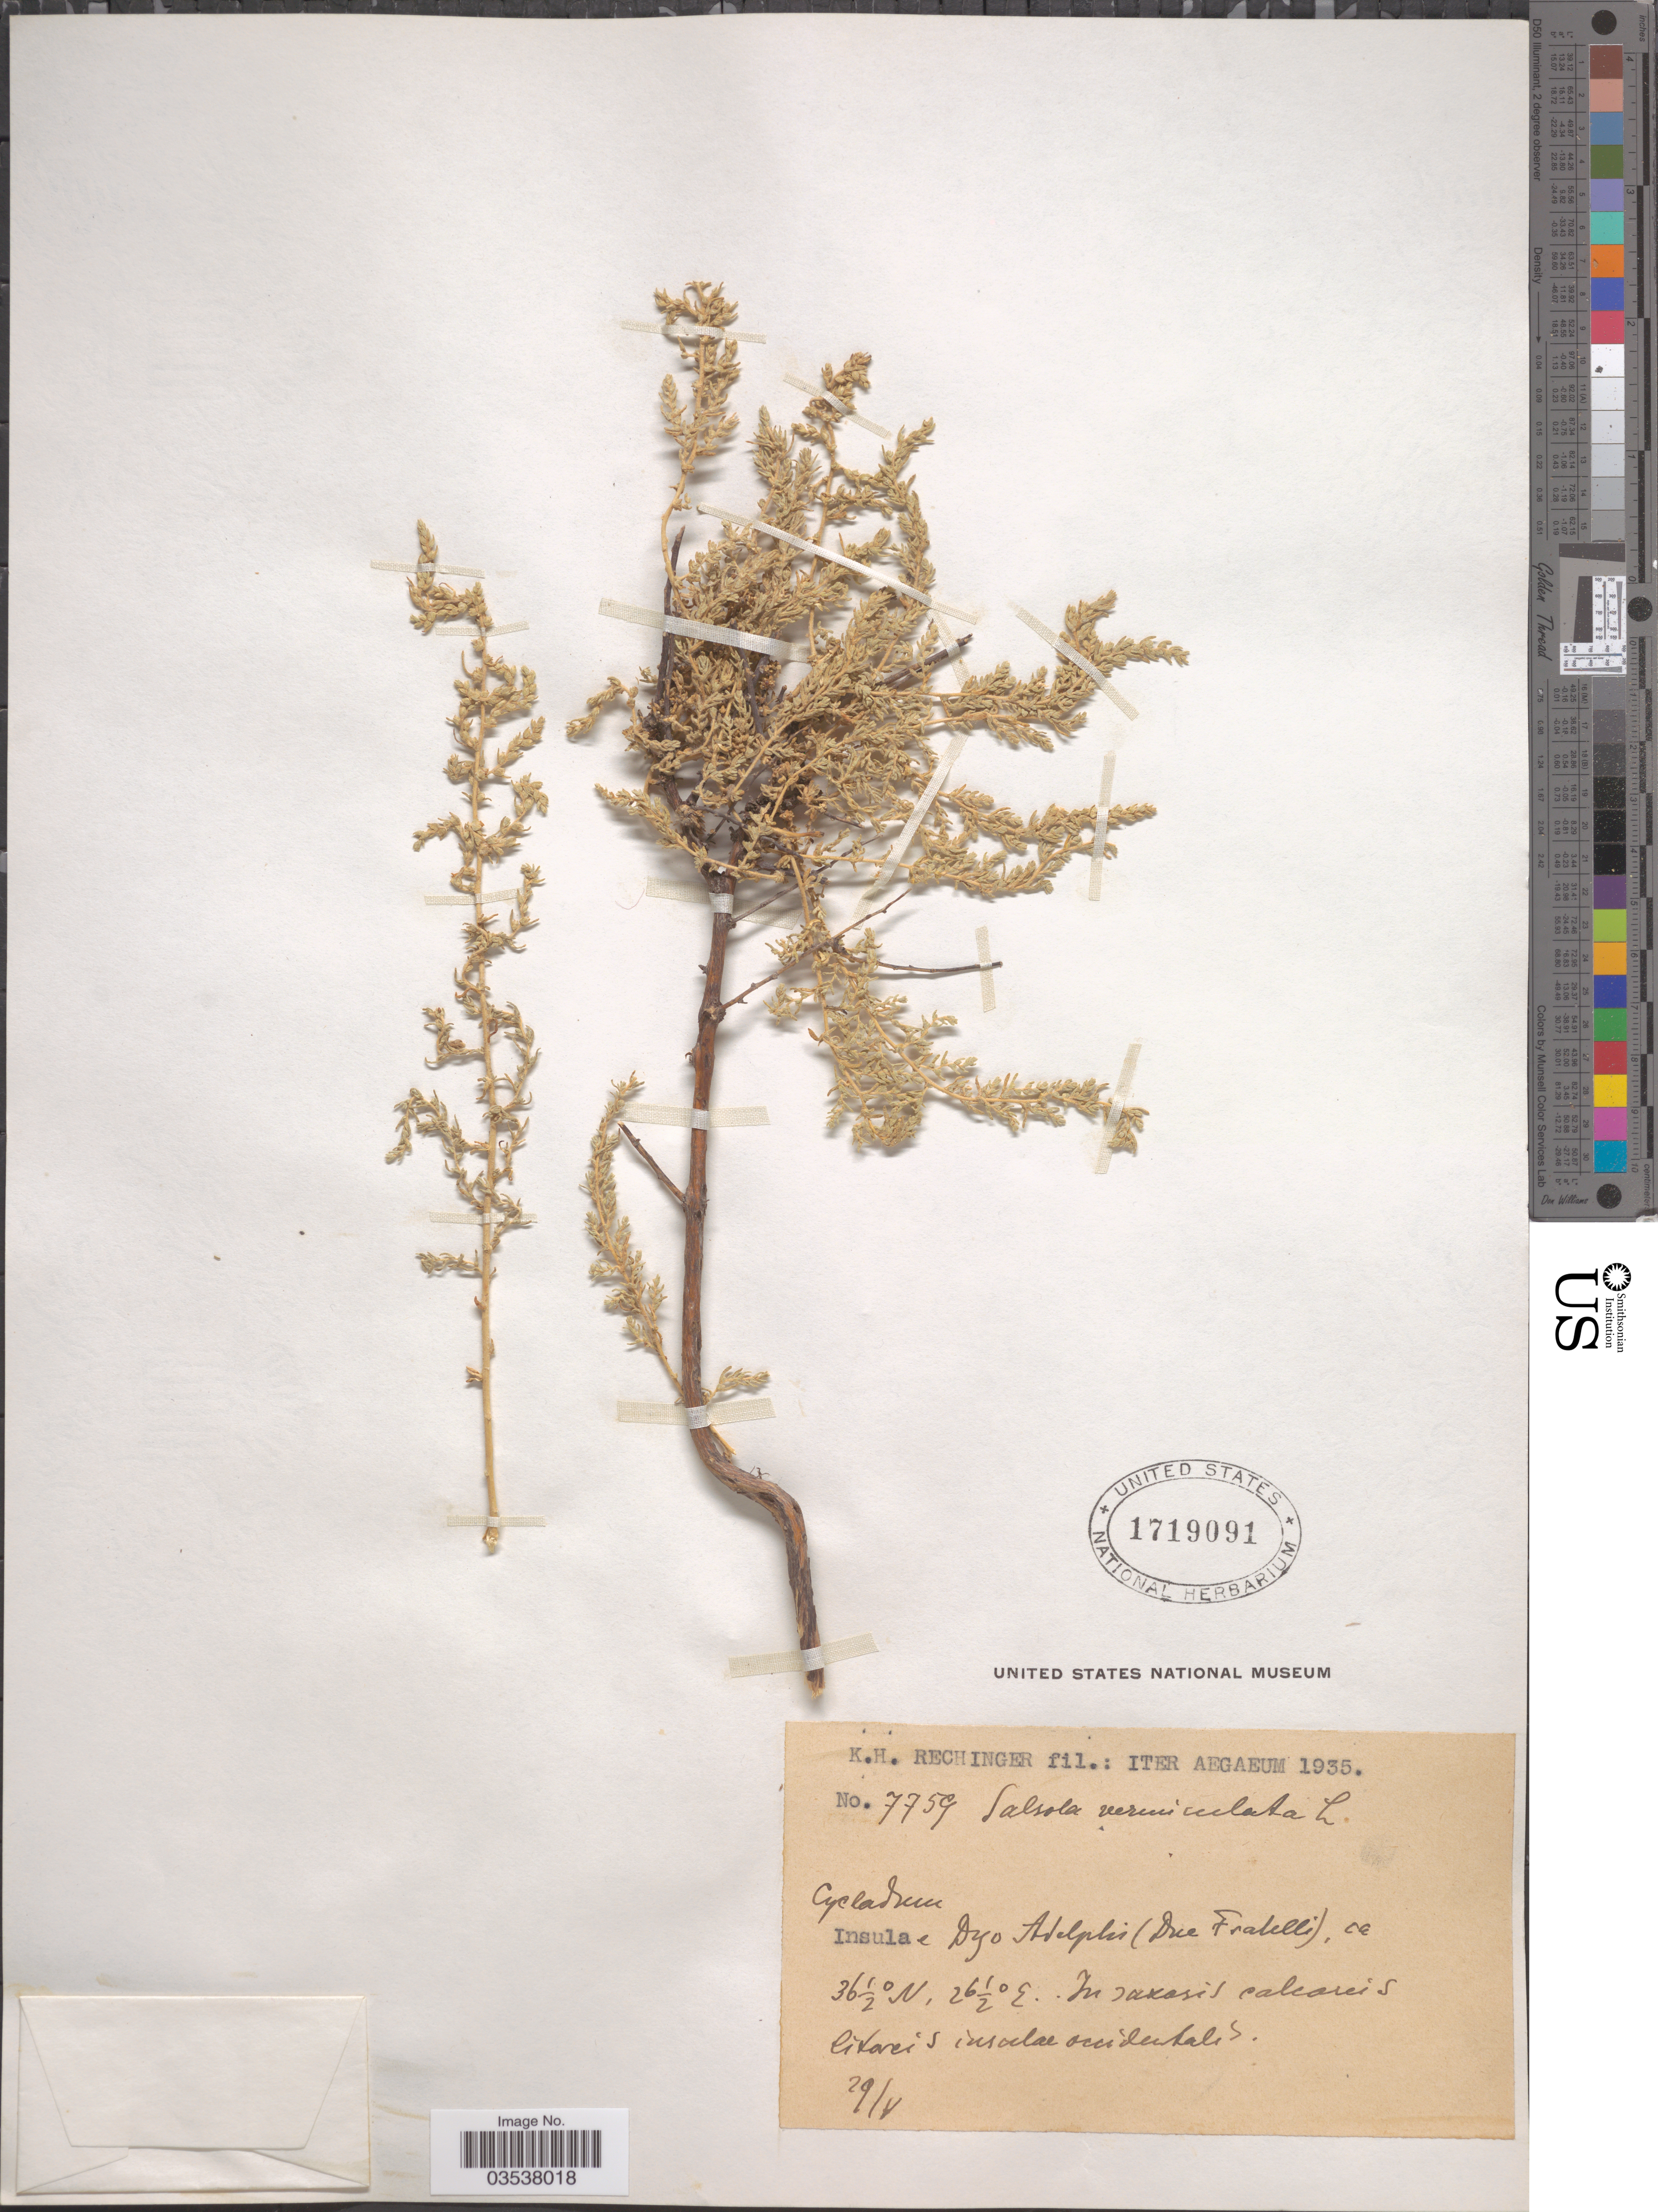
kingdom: Plantae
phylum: Tracheophyta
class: Magnoliopsida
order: Caryophyllales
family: Amaranthaceae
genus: Caroxylon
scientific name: Caroxylon vermiculatum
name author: (L.) Akhani & Roalson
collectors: K. H. Rechinger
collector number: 7759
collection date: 1935-05-29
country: Greece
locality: Iter Aegaeum. Insulae Dyo Adelphi (Due Fratelli).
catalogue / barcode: US 1719091